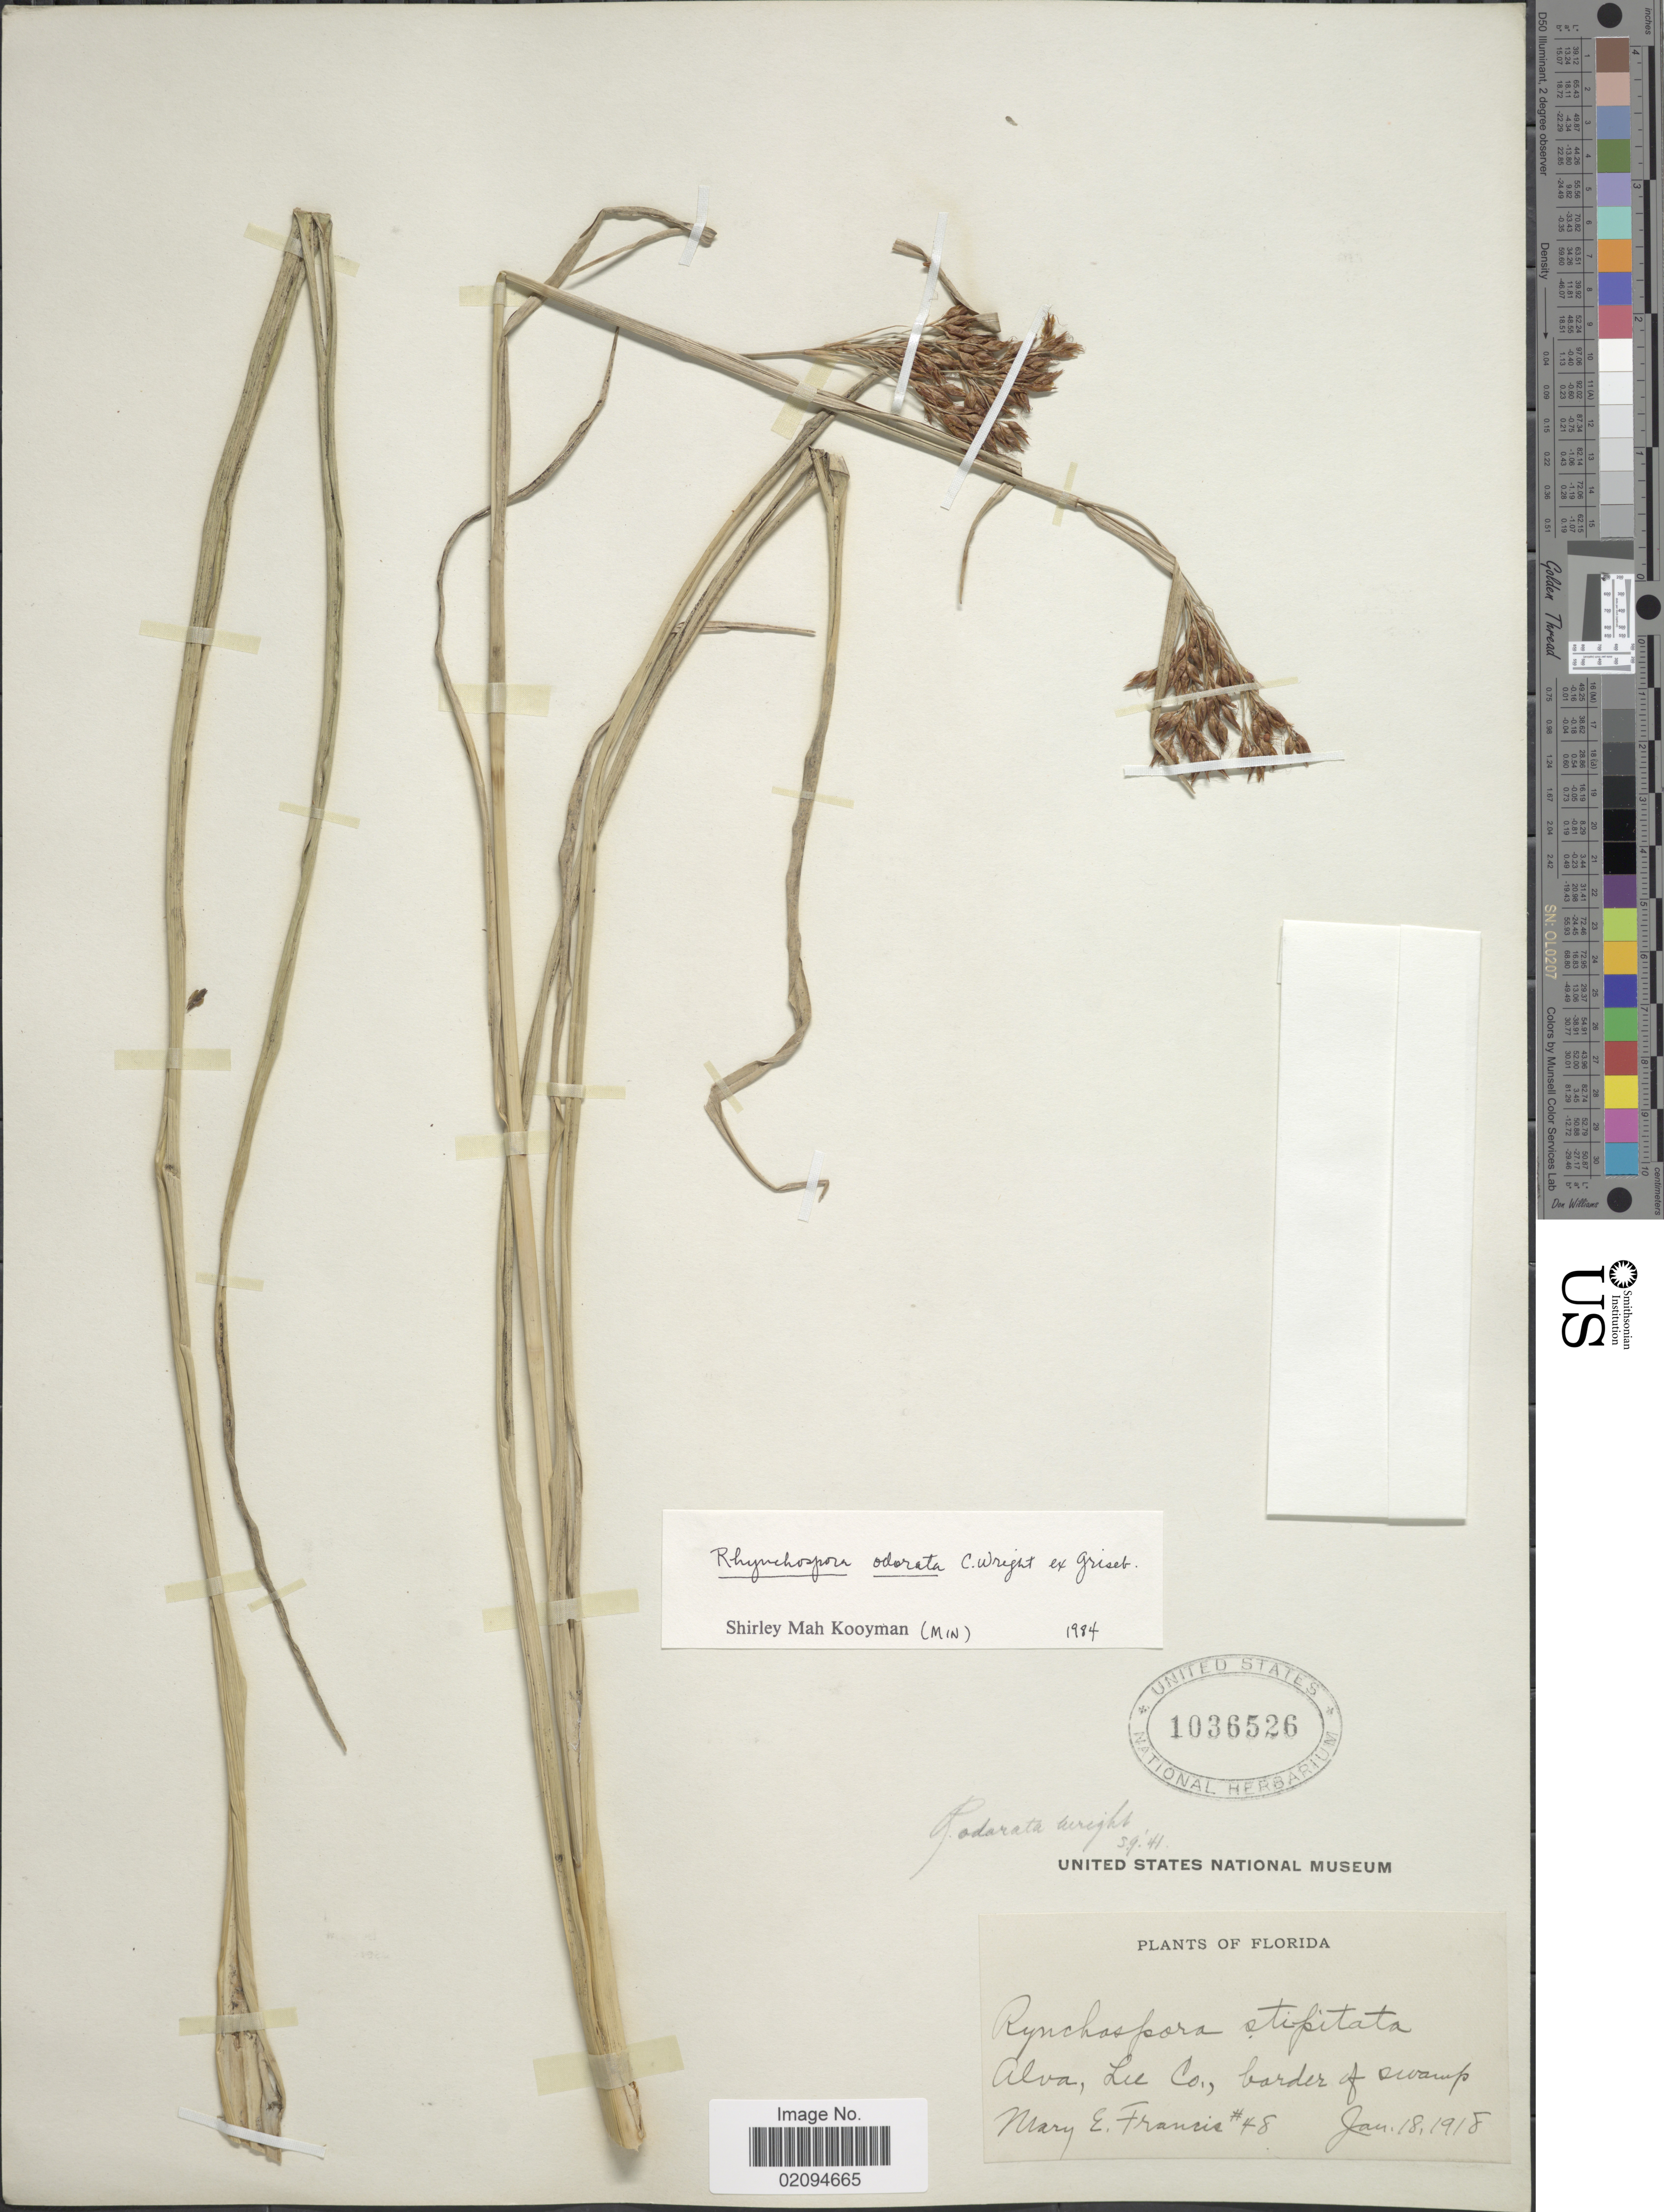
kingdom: Plantae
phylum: Tracheophyta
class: Liliopsida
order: Poales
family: Cyperaceae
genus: Rhynchospora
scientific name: Rhynchospora odorata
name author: C. Wright ex Griseb.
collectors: M. E. Francis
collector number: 48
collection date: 1918-01-18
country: United States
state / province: Florida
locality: Alva, Lee Co.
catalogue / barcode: US 1036526